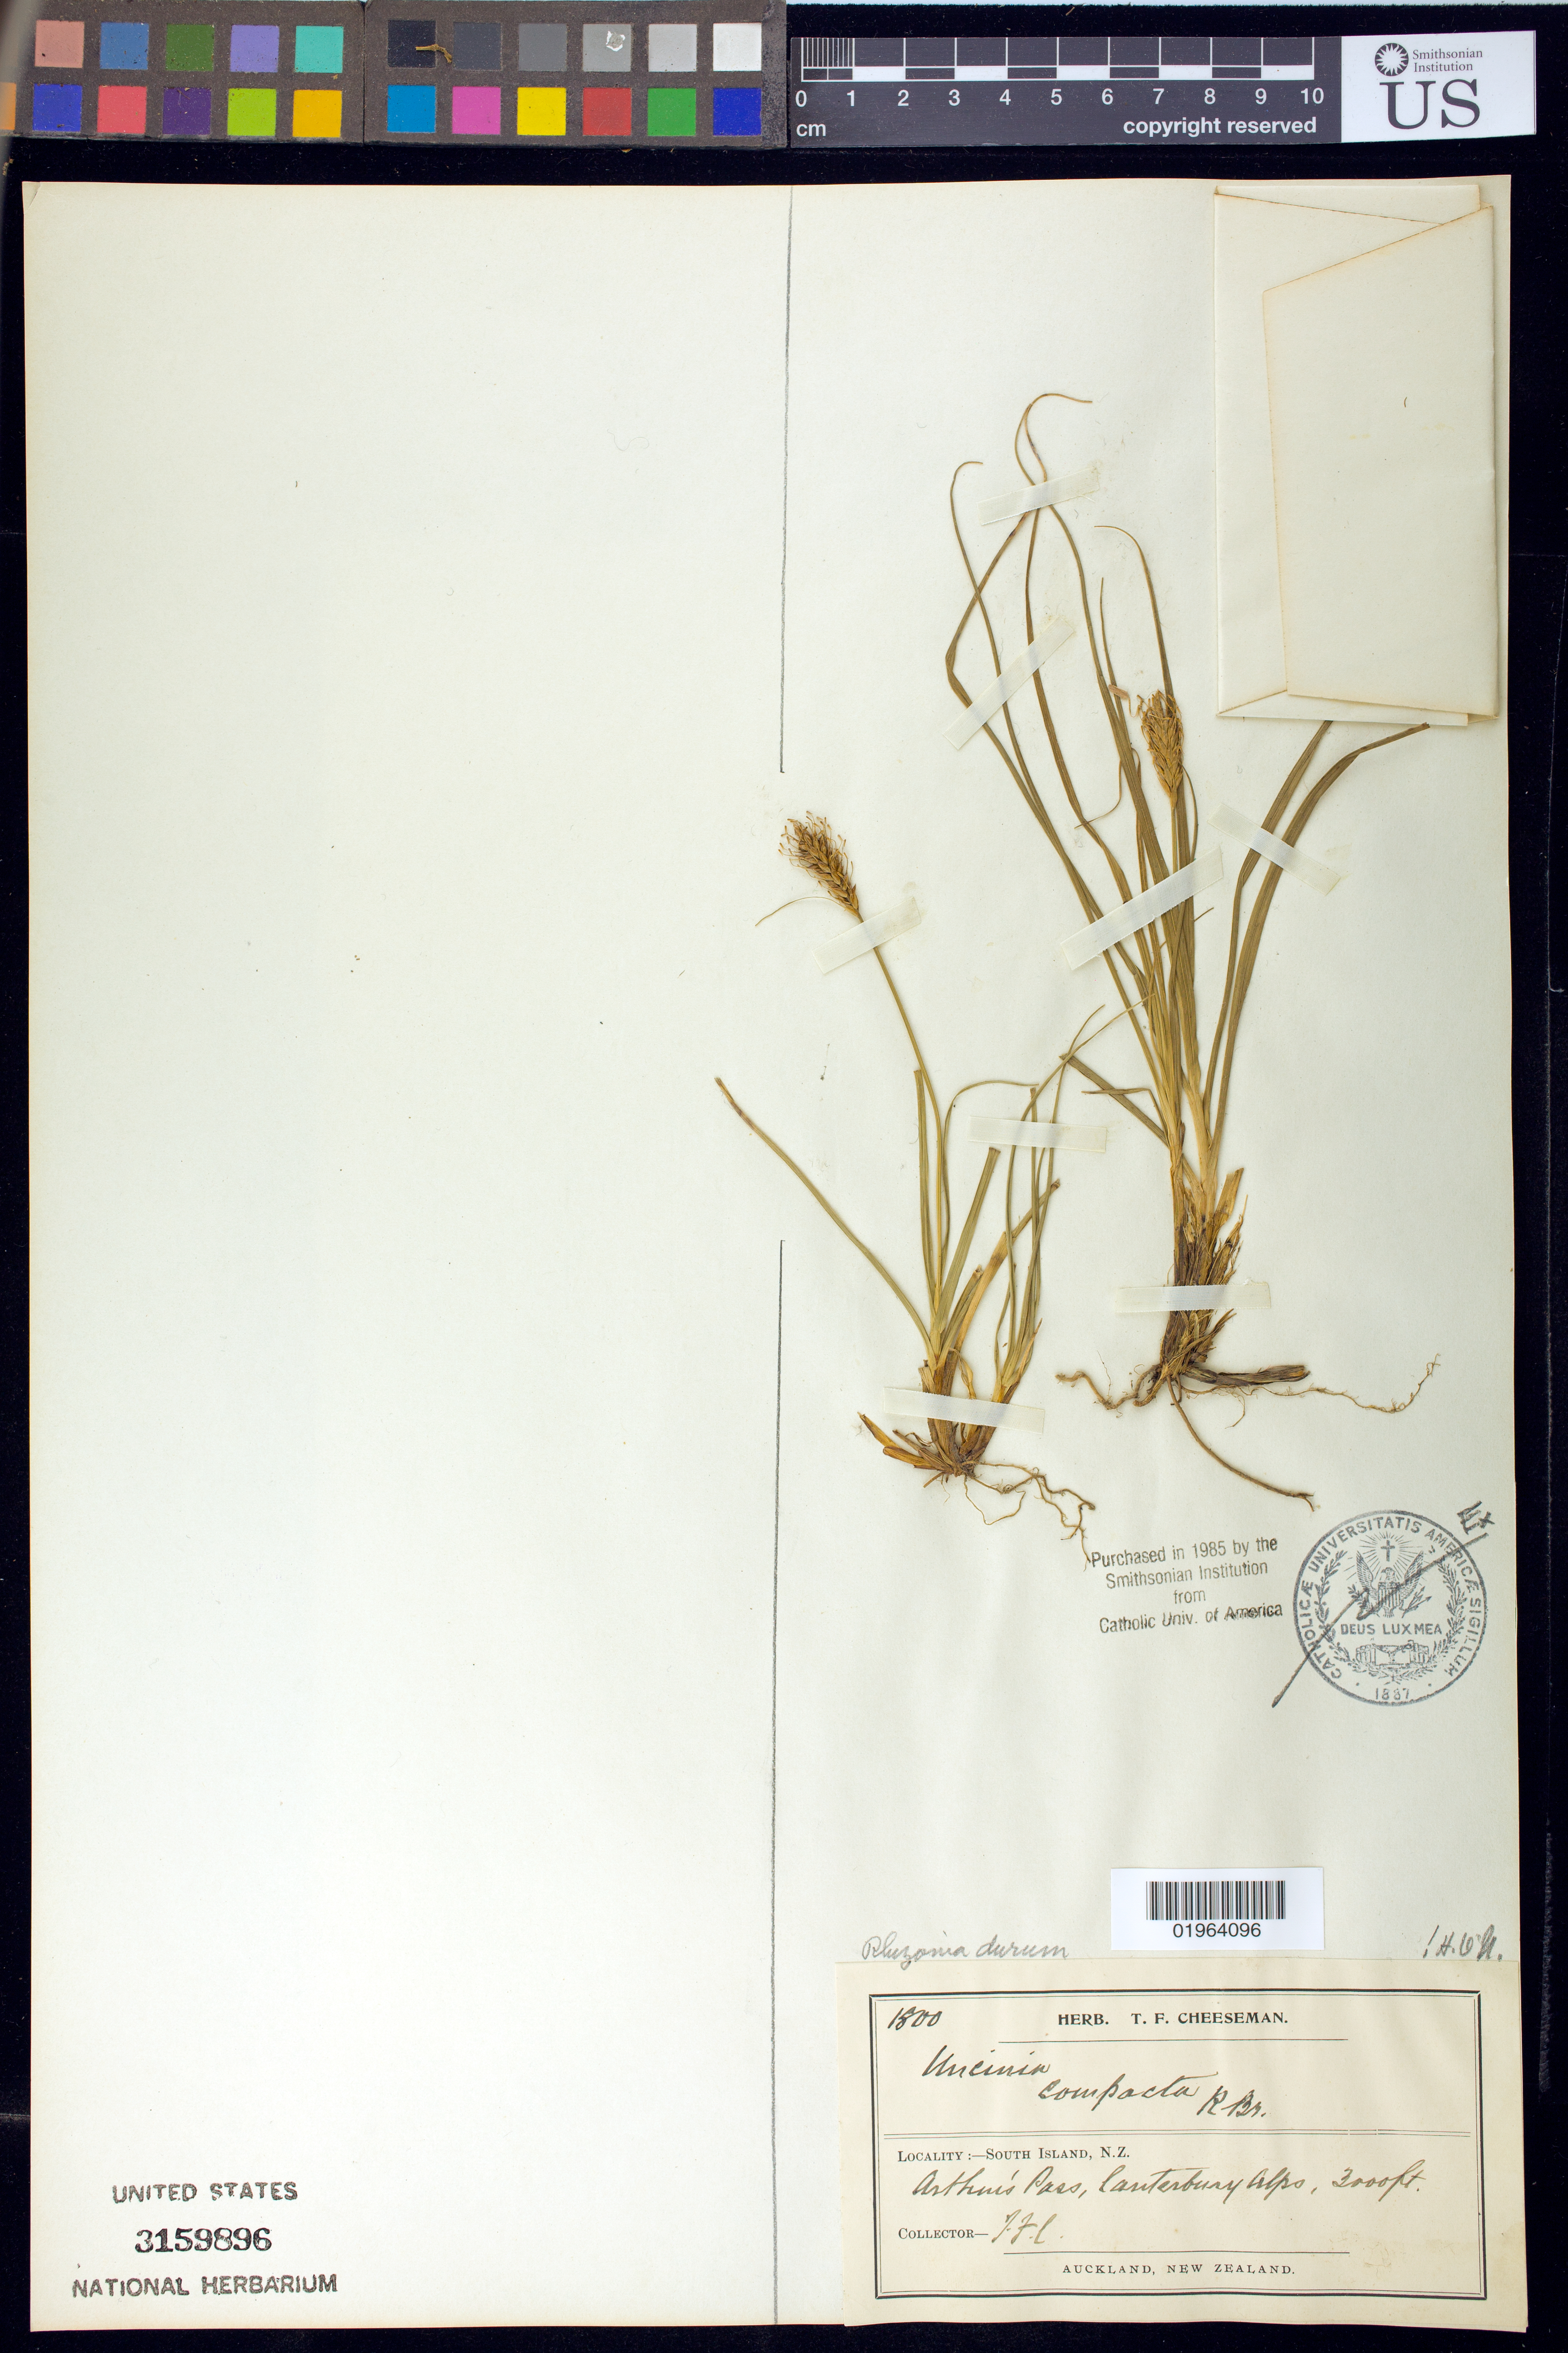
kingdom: Plantae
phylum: Tracheophyta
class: Liliopsida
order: Poales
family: Cyperaceae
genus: Carex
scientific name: Carex austrocompacta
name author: K.L. Wilson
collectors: T. F. Cheeseman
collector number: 1800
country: New Zealand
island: South Island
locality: South Island: Arthur's Pass, Canterbury Alps.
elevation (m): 914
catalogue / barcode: US 3159896